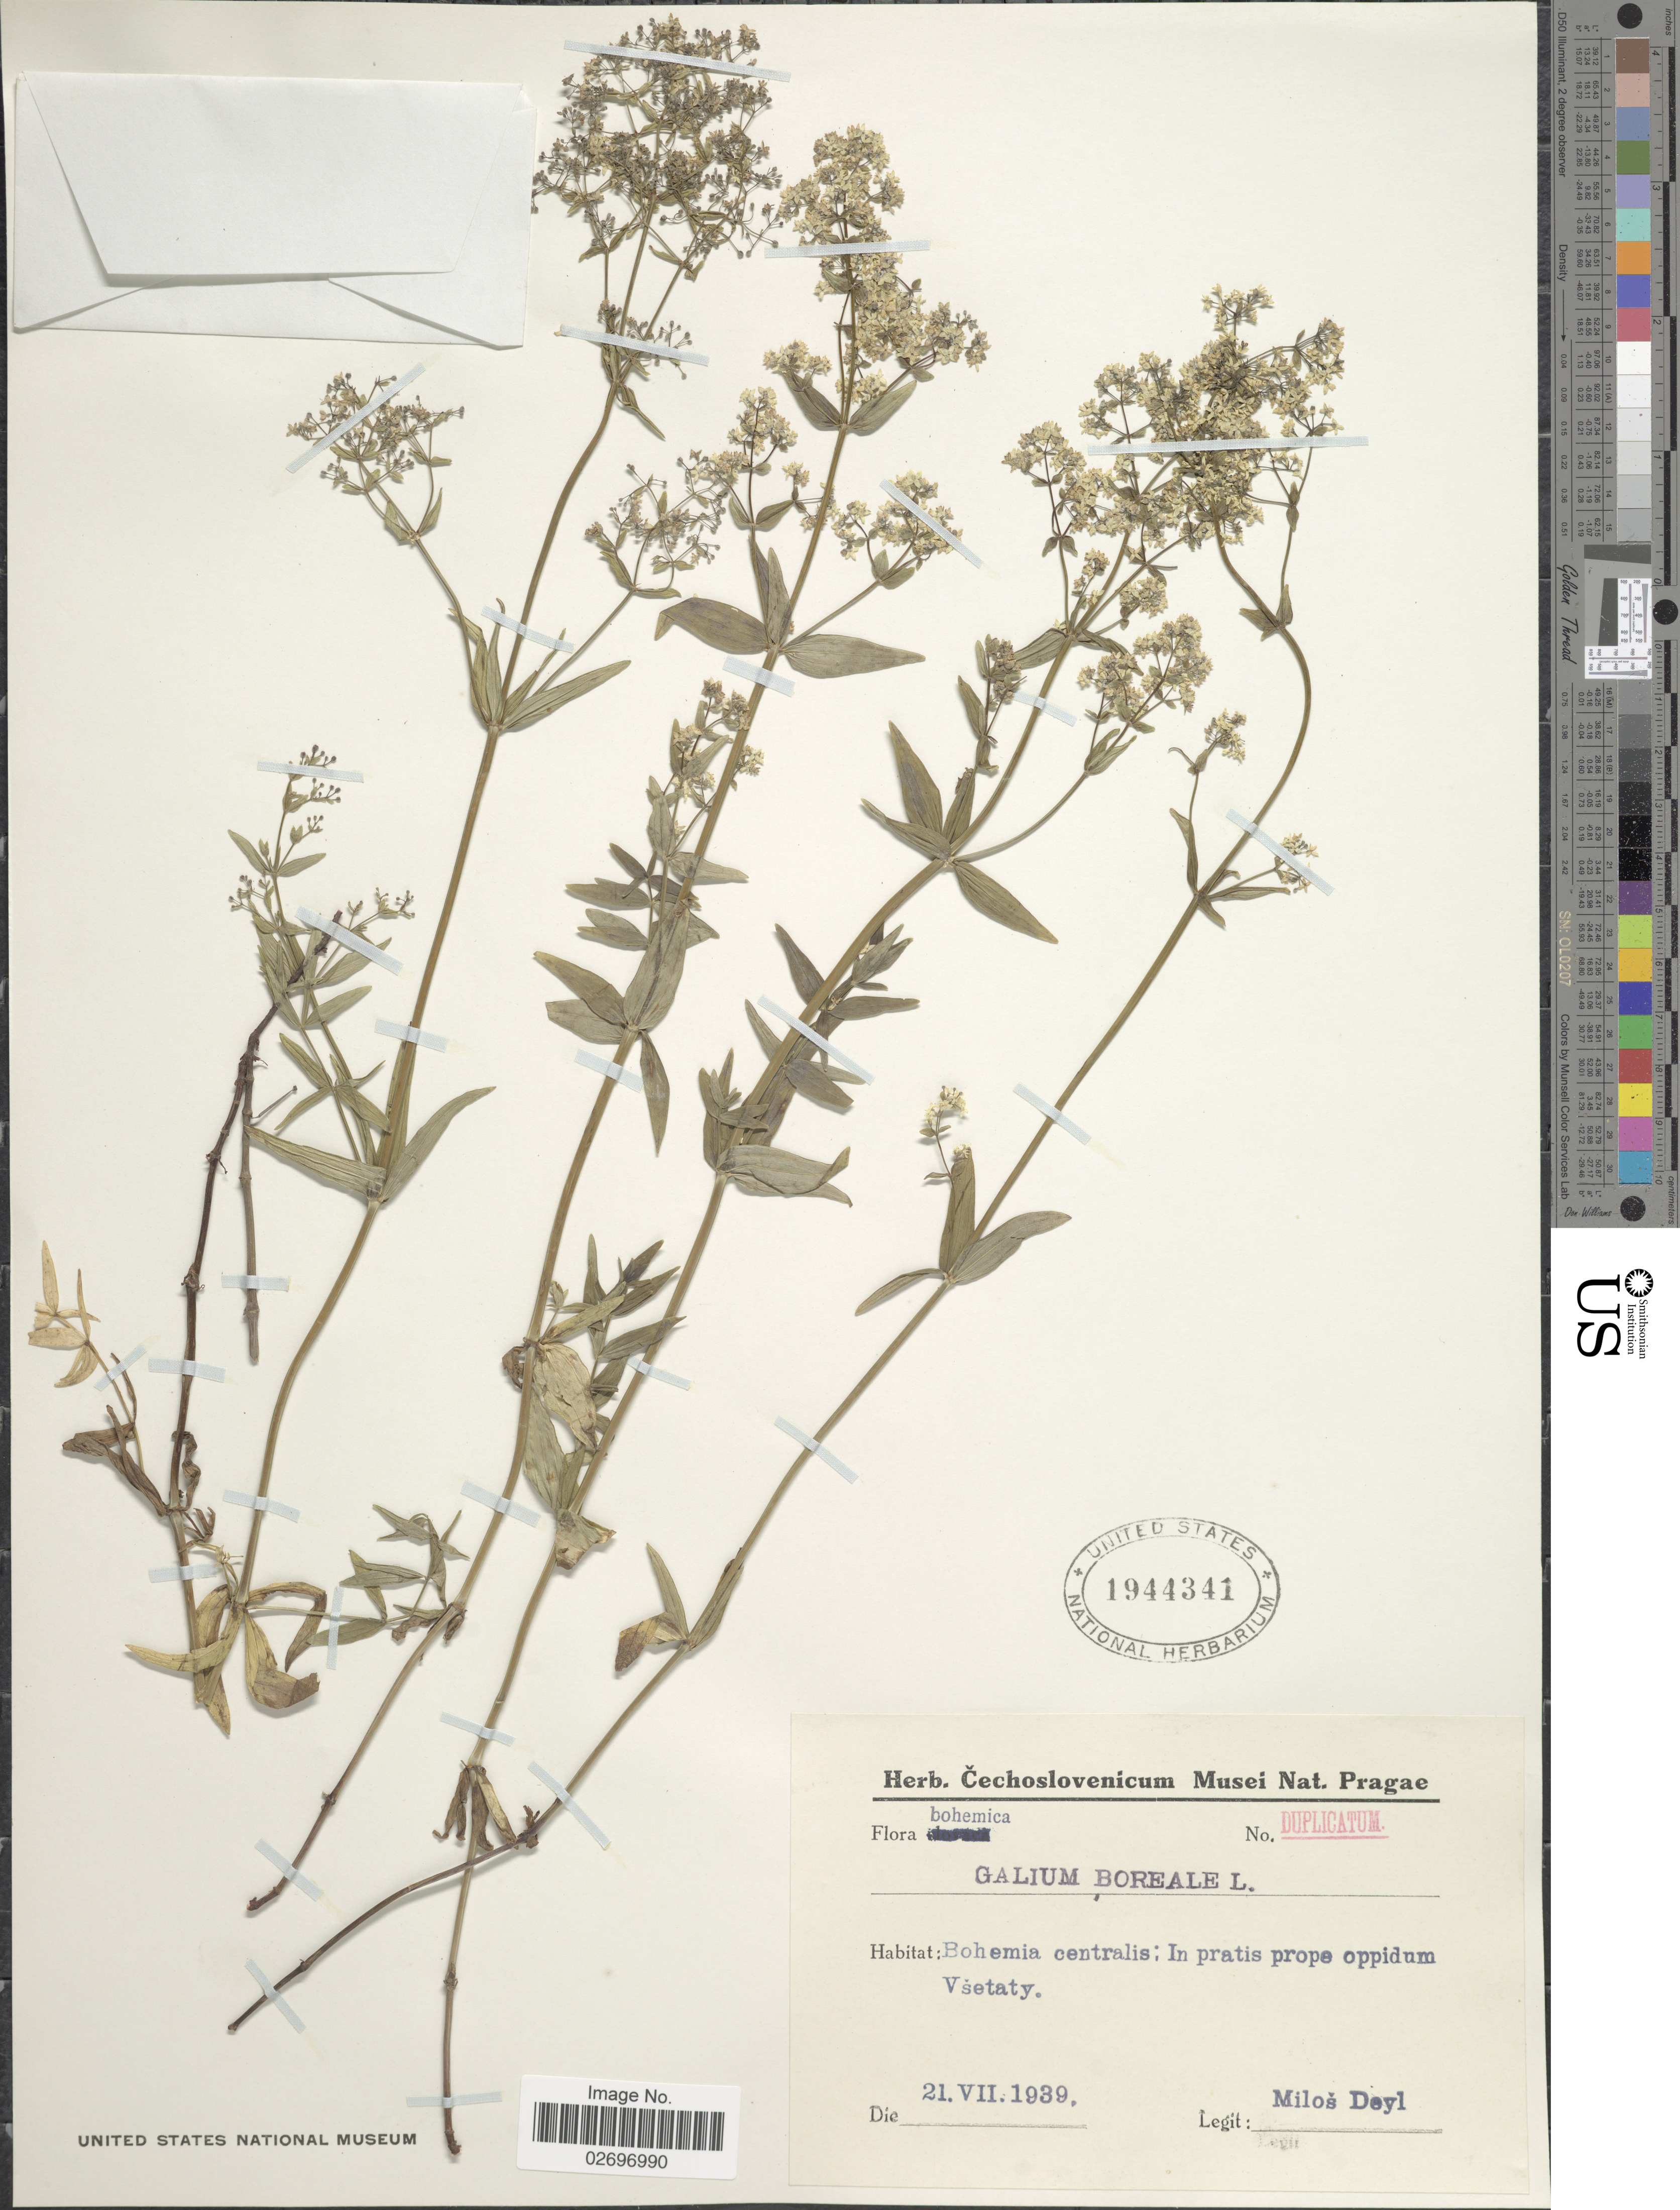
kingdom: Plantae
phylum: Tracheophyta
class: Magnoliopsida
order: Gentianales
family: Rubiaceae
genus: Galium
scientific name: Galium boreale L.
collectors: M. Deyl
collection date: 1939-07-21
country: Czechia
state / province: Central Bohemian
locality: Bohemia centralis: In pratis prope oppidum Vsetaty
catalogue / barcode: US 1944341